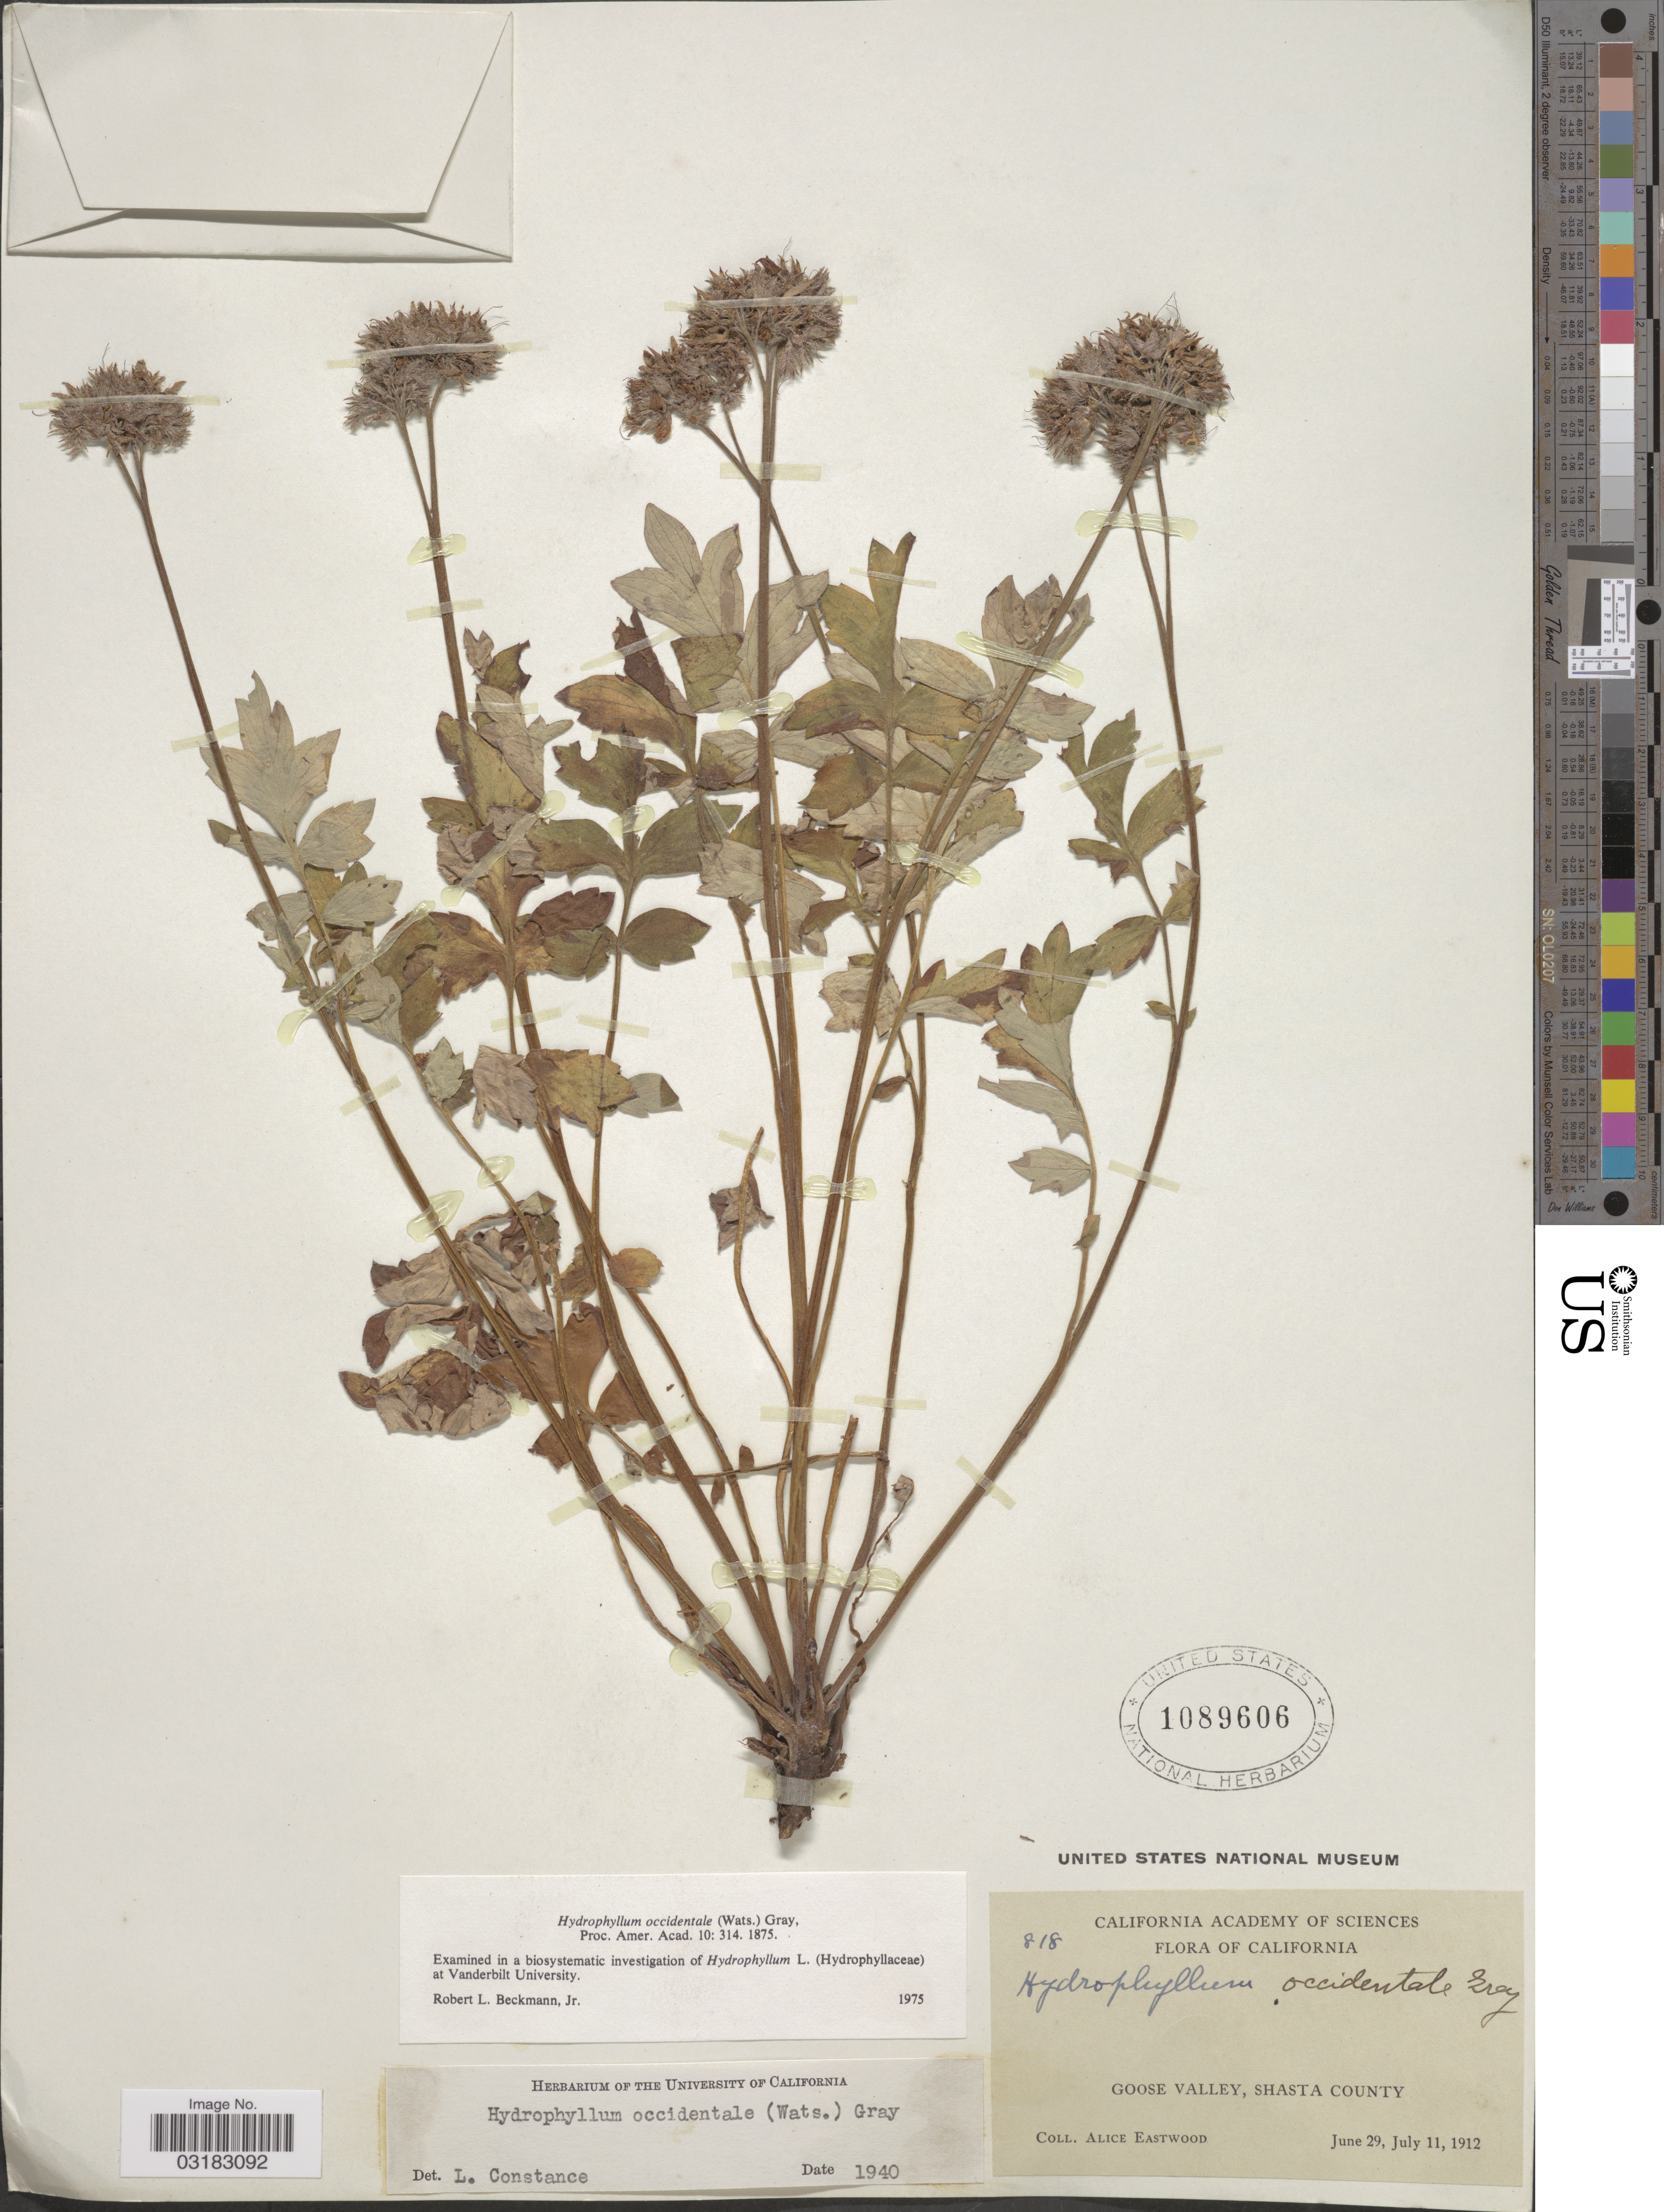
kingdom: Plantae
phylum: Tracheophyta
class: Magnoliopsida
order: Boraginales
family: Hydrophyllaceae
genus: Hydrophyllum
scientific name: Hydrophyllum occidentale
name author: (S. Watson) A. Gray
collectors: A. Eastwood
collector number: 818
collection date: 1912-06-29/1912-07-11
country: United States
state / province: California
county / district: Shasta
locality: Goose Valley, Shasta County.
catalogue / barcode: US 1089606